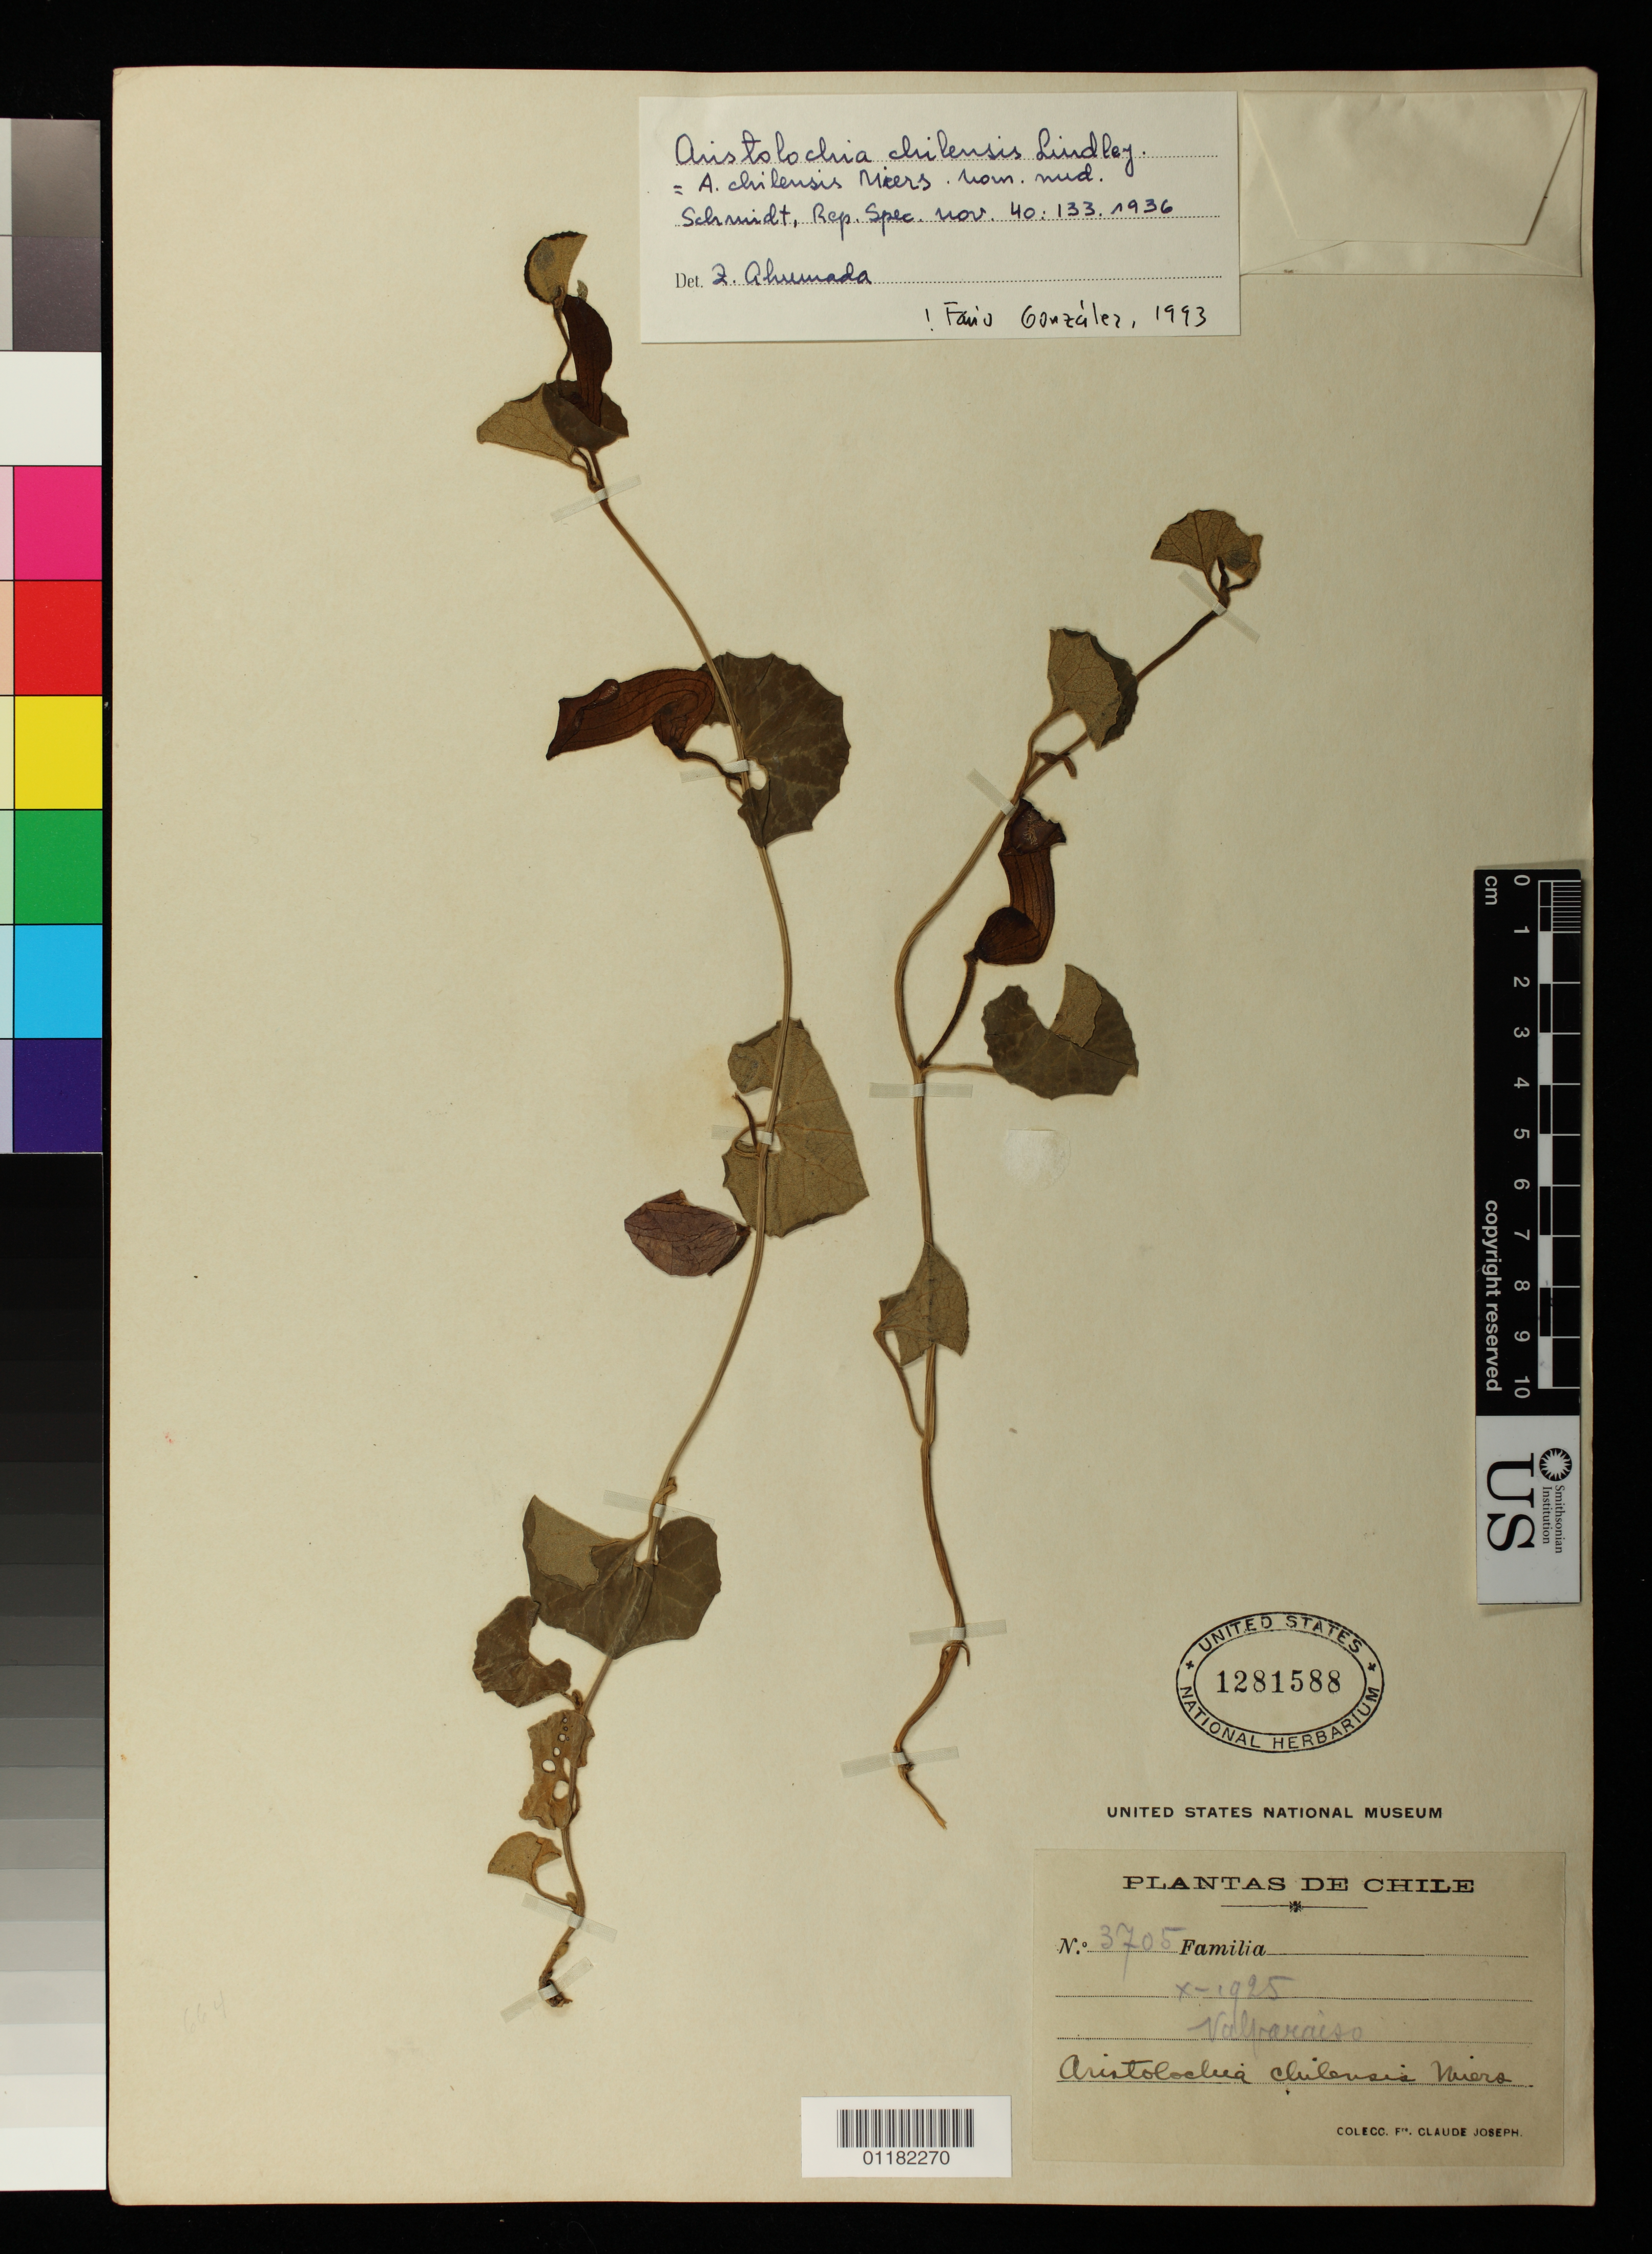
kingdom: Plantae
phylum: Tracheophyta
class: Magnoliopsida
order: Piperales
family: Aristolochiaceae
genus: Aristolochia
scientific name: Aristolochia chilensis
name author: E.L. Bridges ex Lindl.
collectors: Bro. Claude-Joseph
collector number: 3705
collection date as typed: Oct 1925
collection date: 1925-10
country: Chile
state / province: Valparaíso (V)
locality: Valparaiso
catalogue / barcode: US 1281588